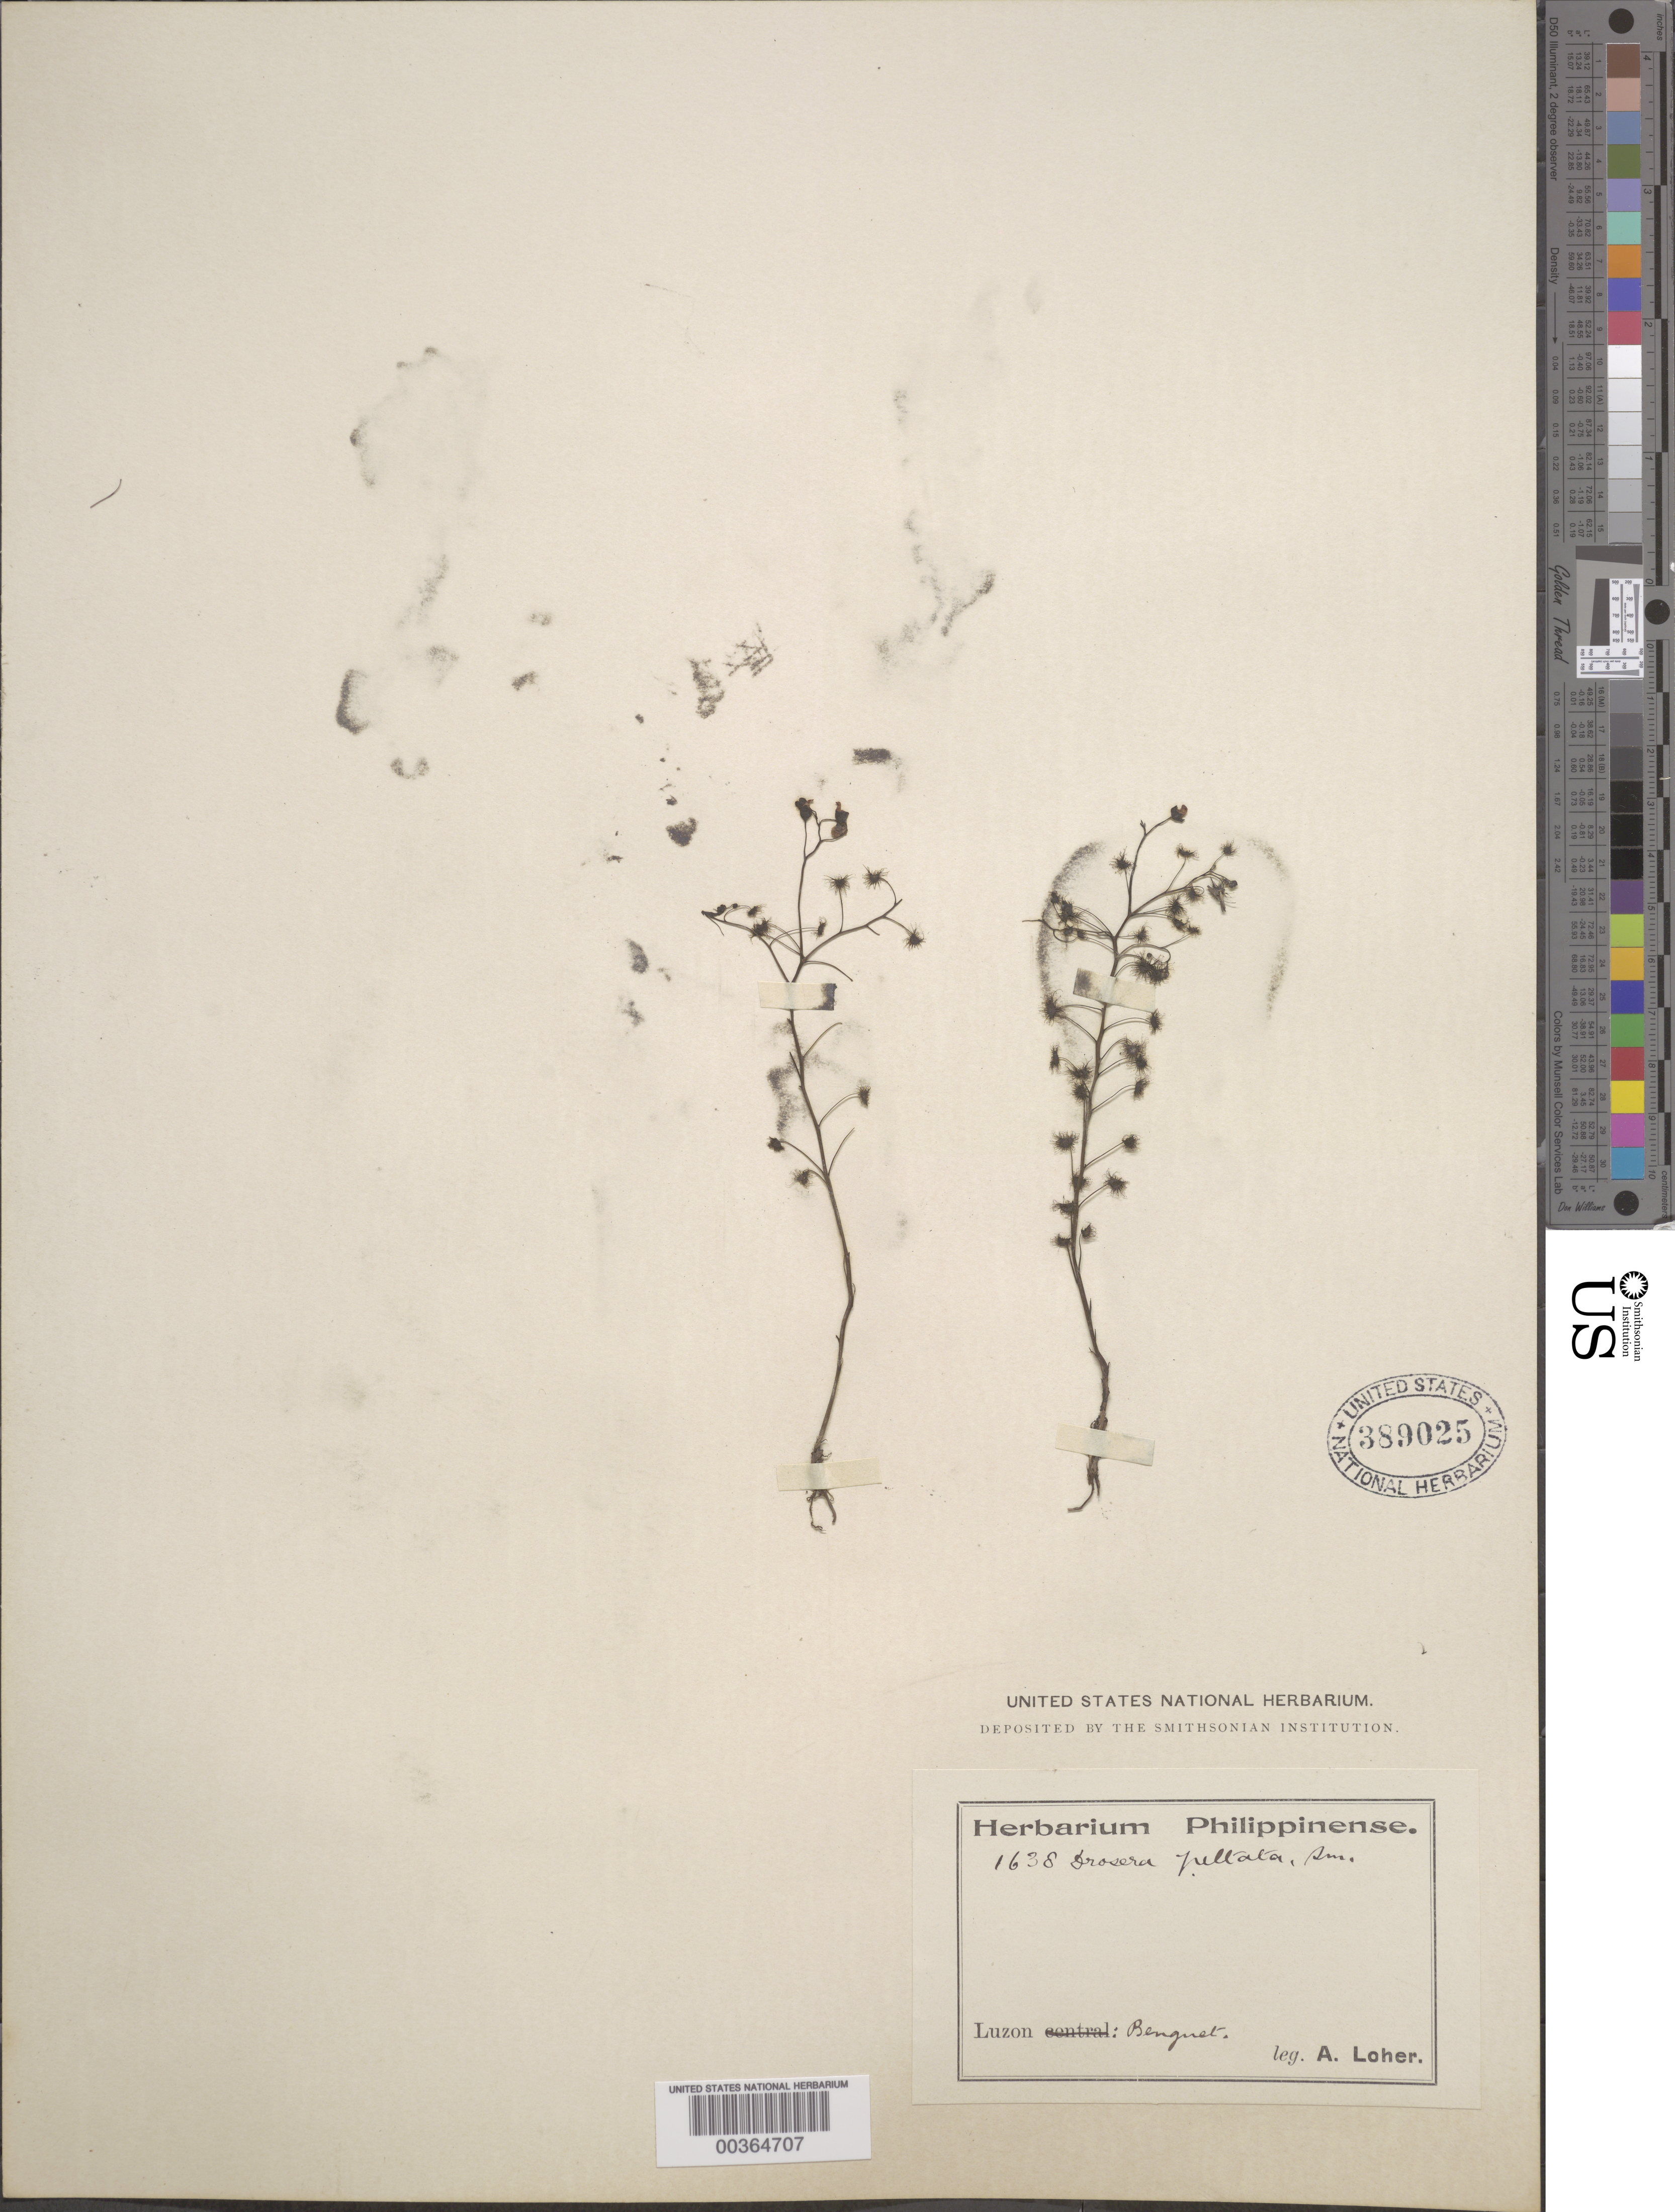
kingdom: Plantae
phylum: Tracheophyta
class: Magnoliopsida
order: Caryophyllales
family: Droseraceae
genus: Drosera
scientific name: Drosera peltata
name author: Sm. ex Willd.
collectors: A. Loher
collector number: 1638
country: Philippines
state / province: Cordillera (Administrative Region)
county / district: Benguet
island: Luzon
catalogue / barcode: US 389025